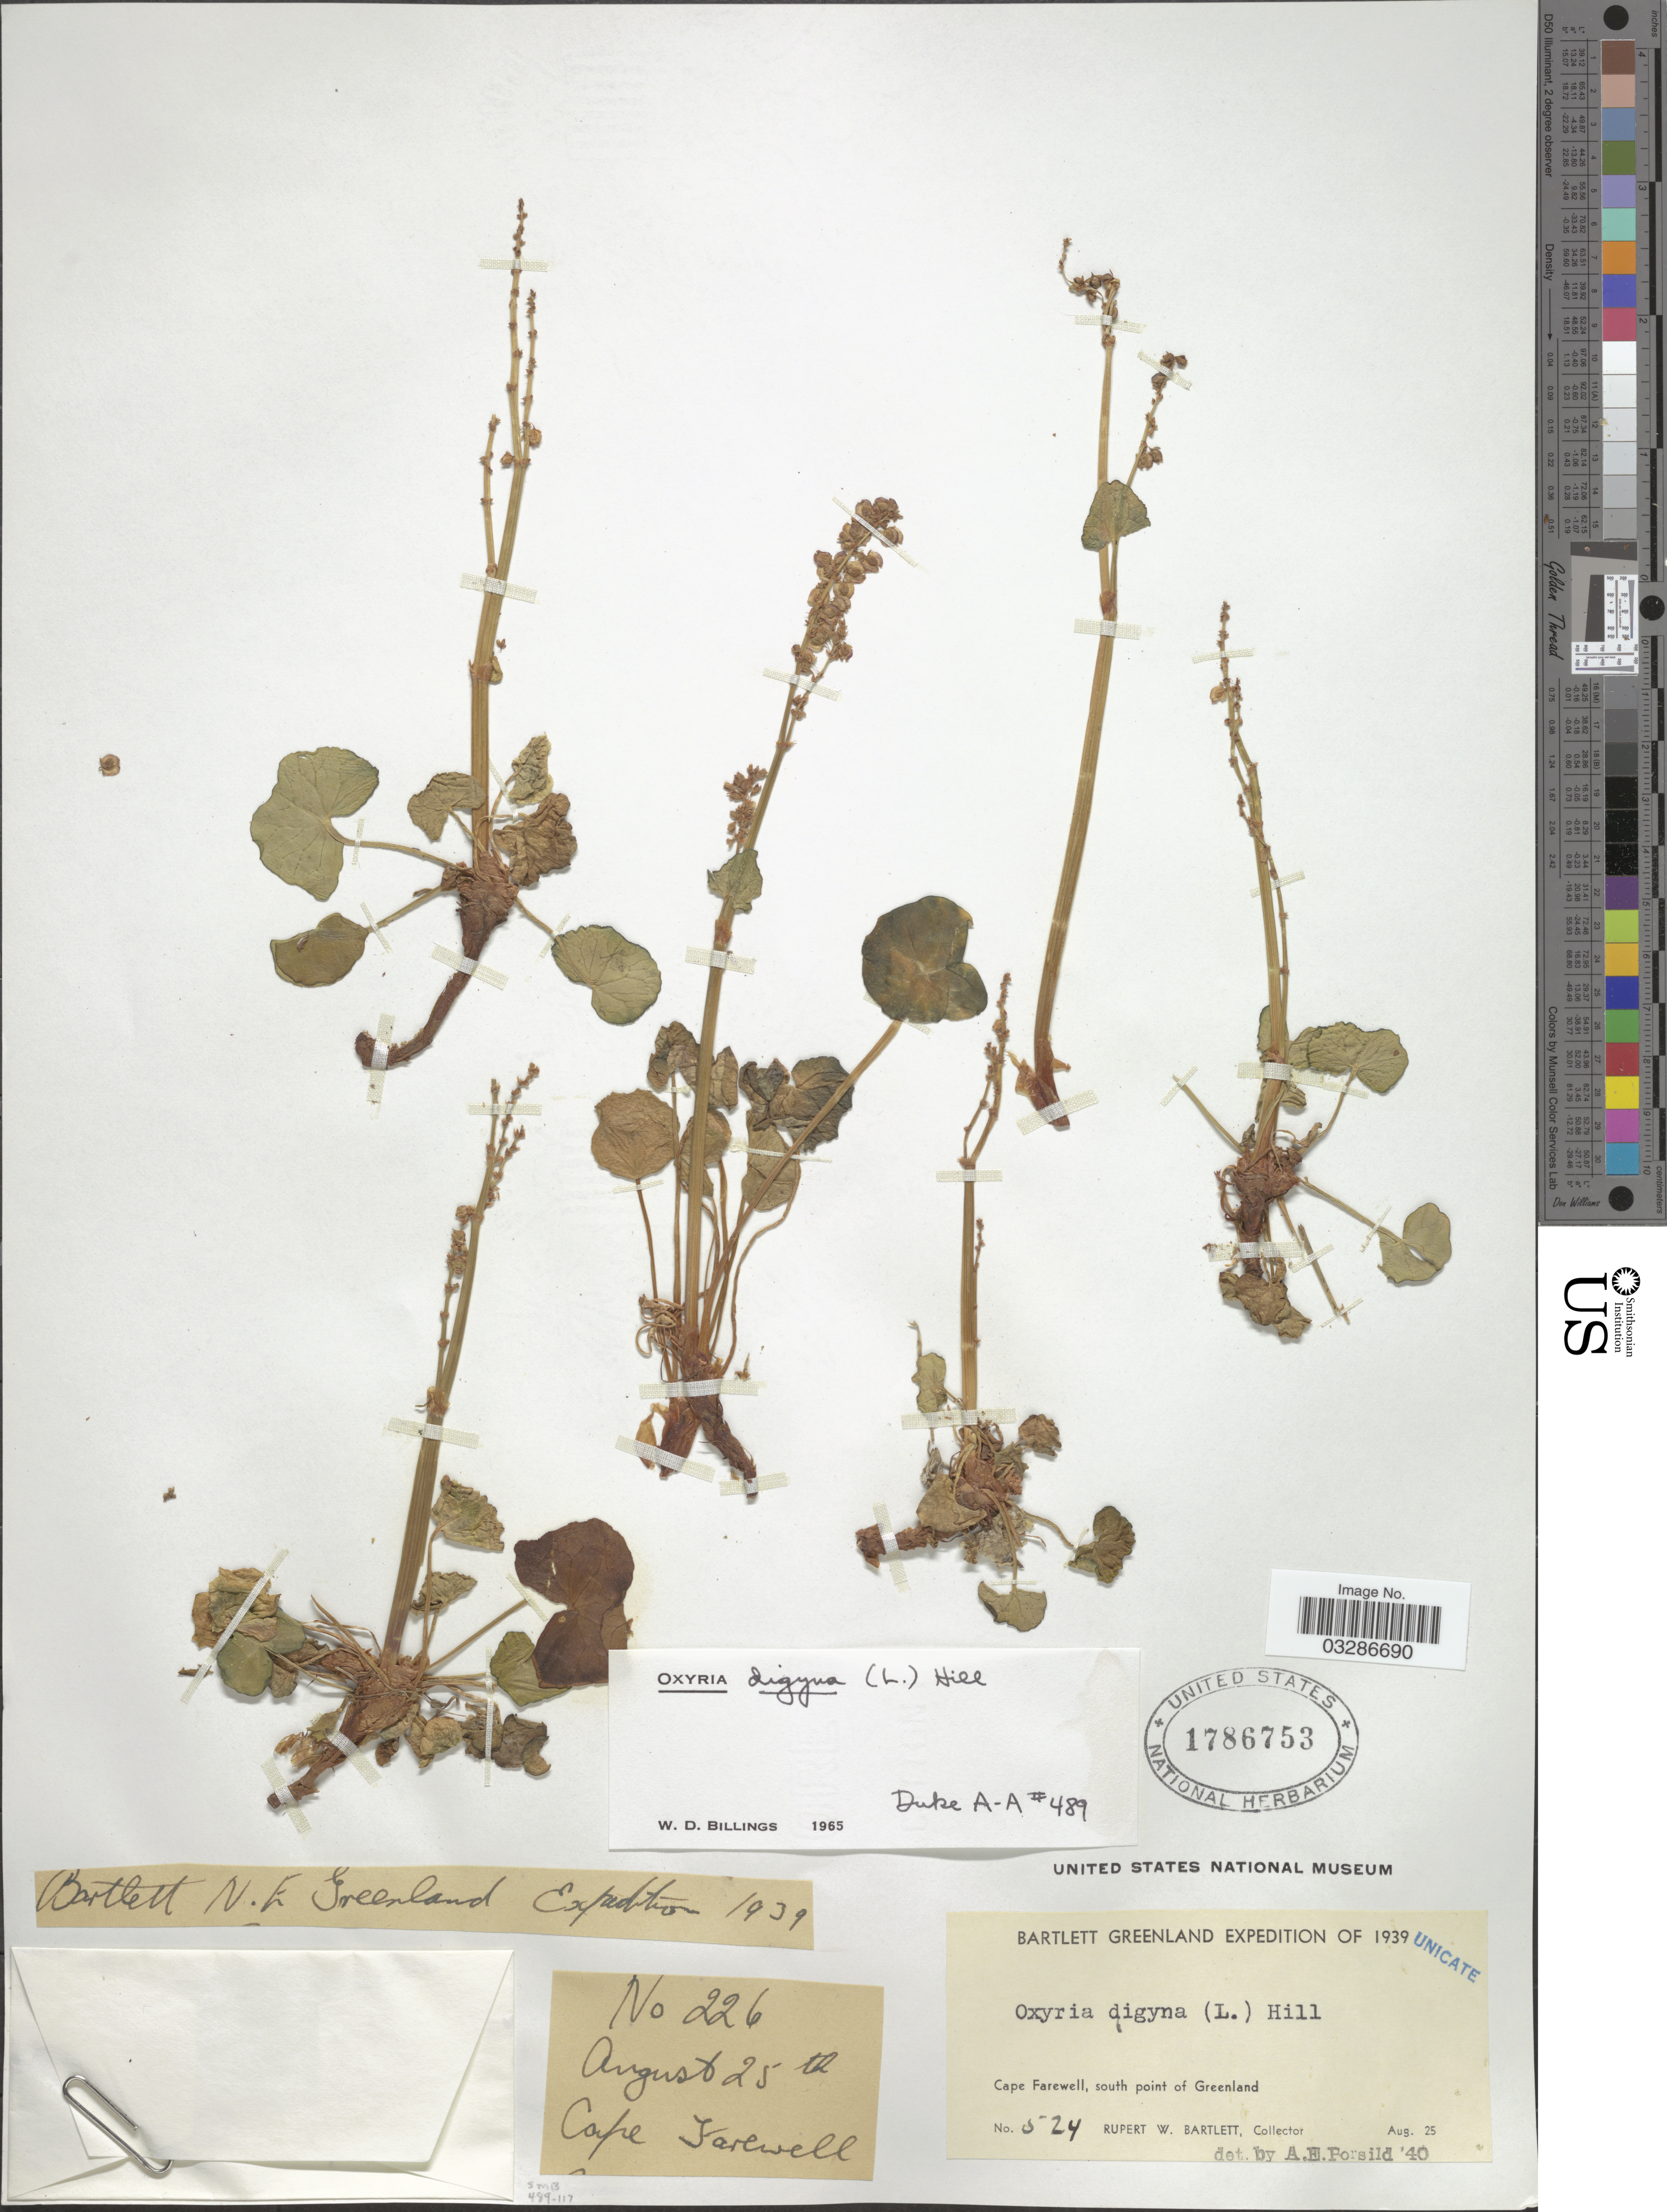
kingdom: Plantae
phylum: Tracheophyta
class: Magnoliopsida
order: Caryophyllales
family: Polygonaceae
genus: Oxyria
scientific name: Oxyria digyna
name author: (L.) Hill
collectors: R. W. Bartlett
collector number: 524/226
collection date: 1939-08-25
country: Greenland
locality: N.E. Greenland. Cape Farewell, south point of Greenland.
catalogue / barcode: US 1786753